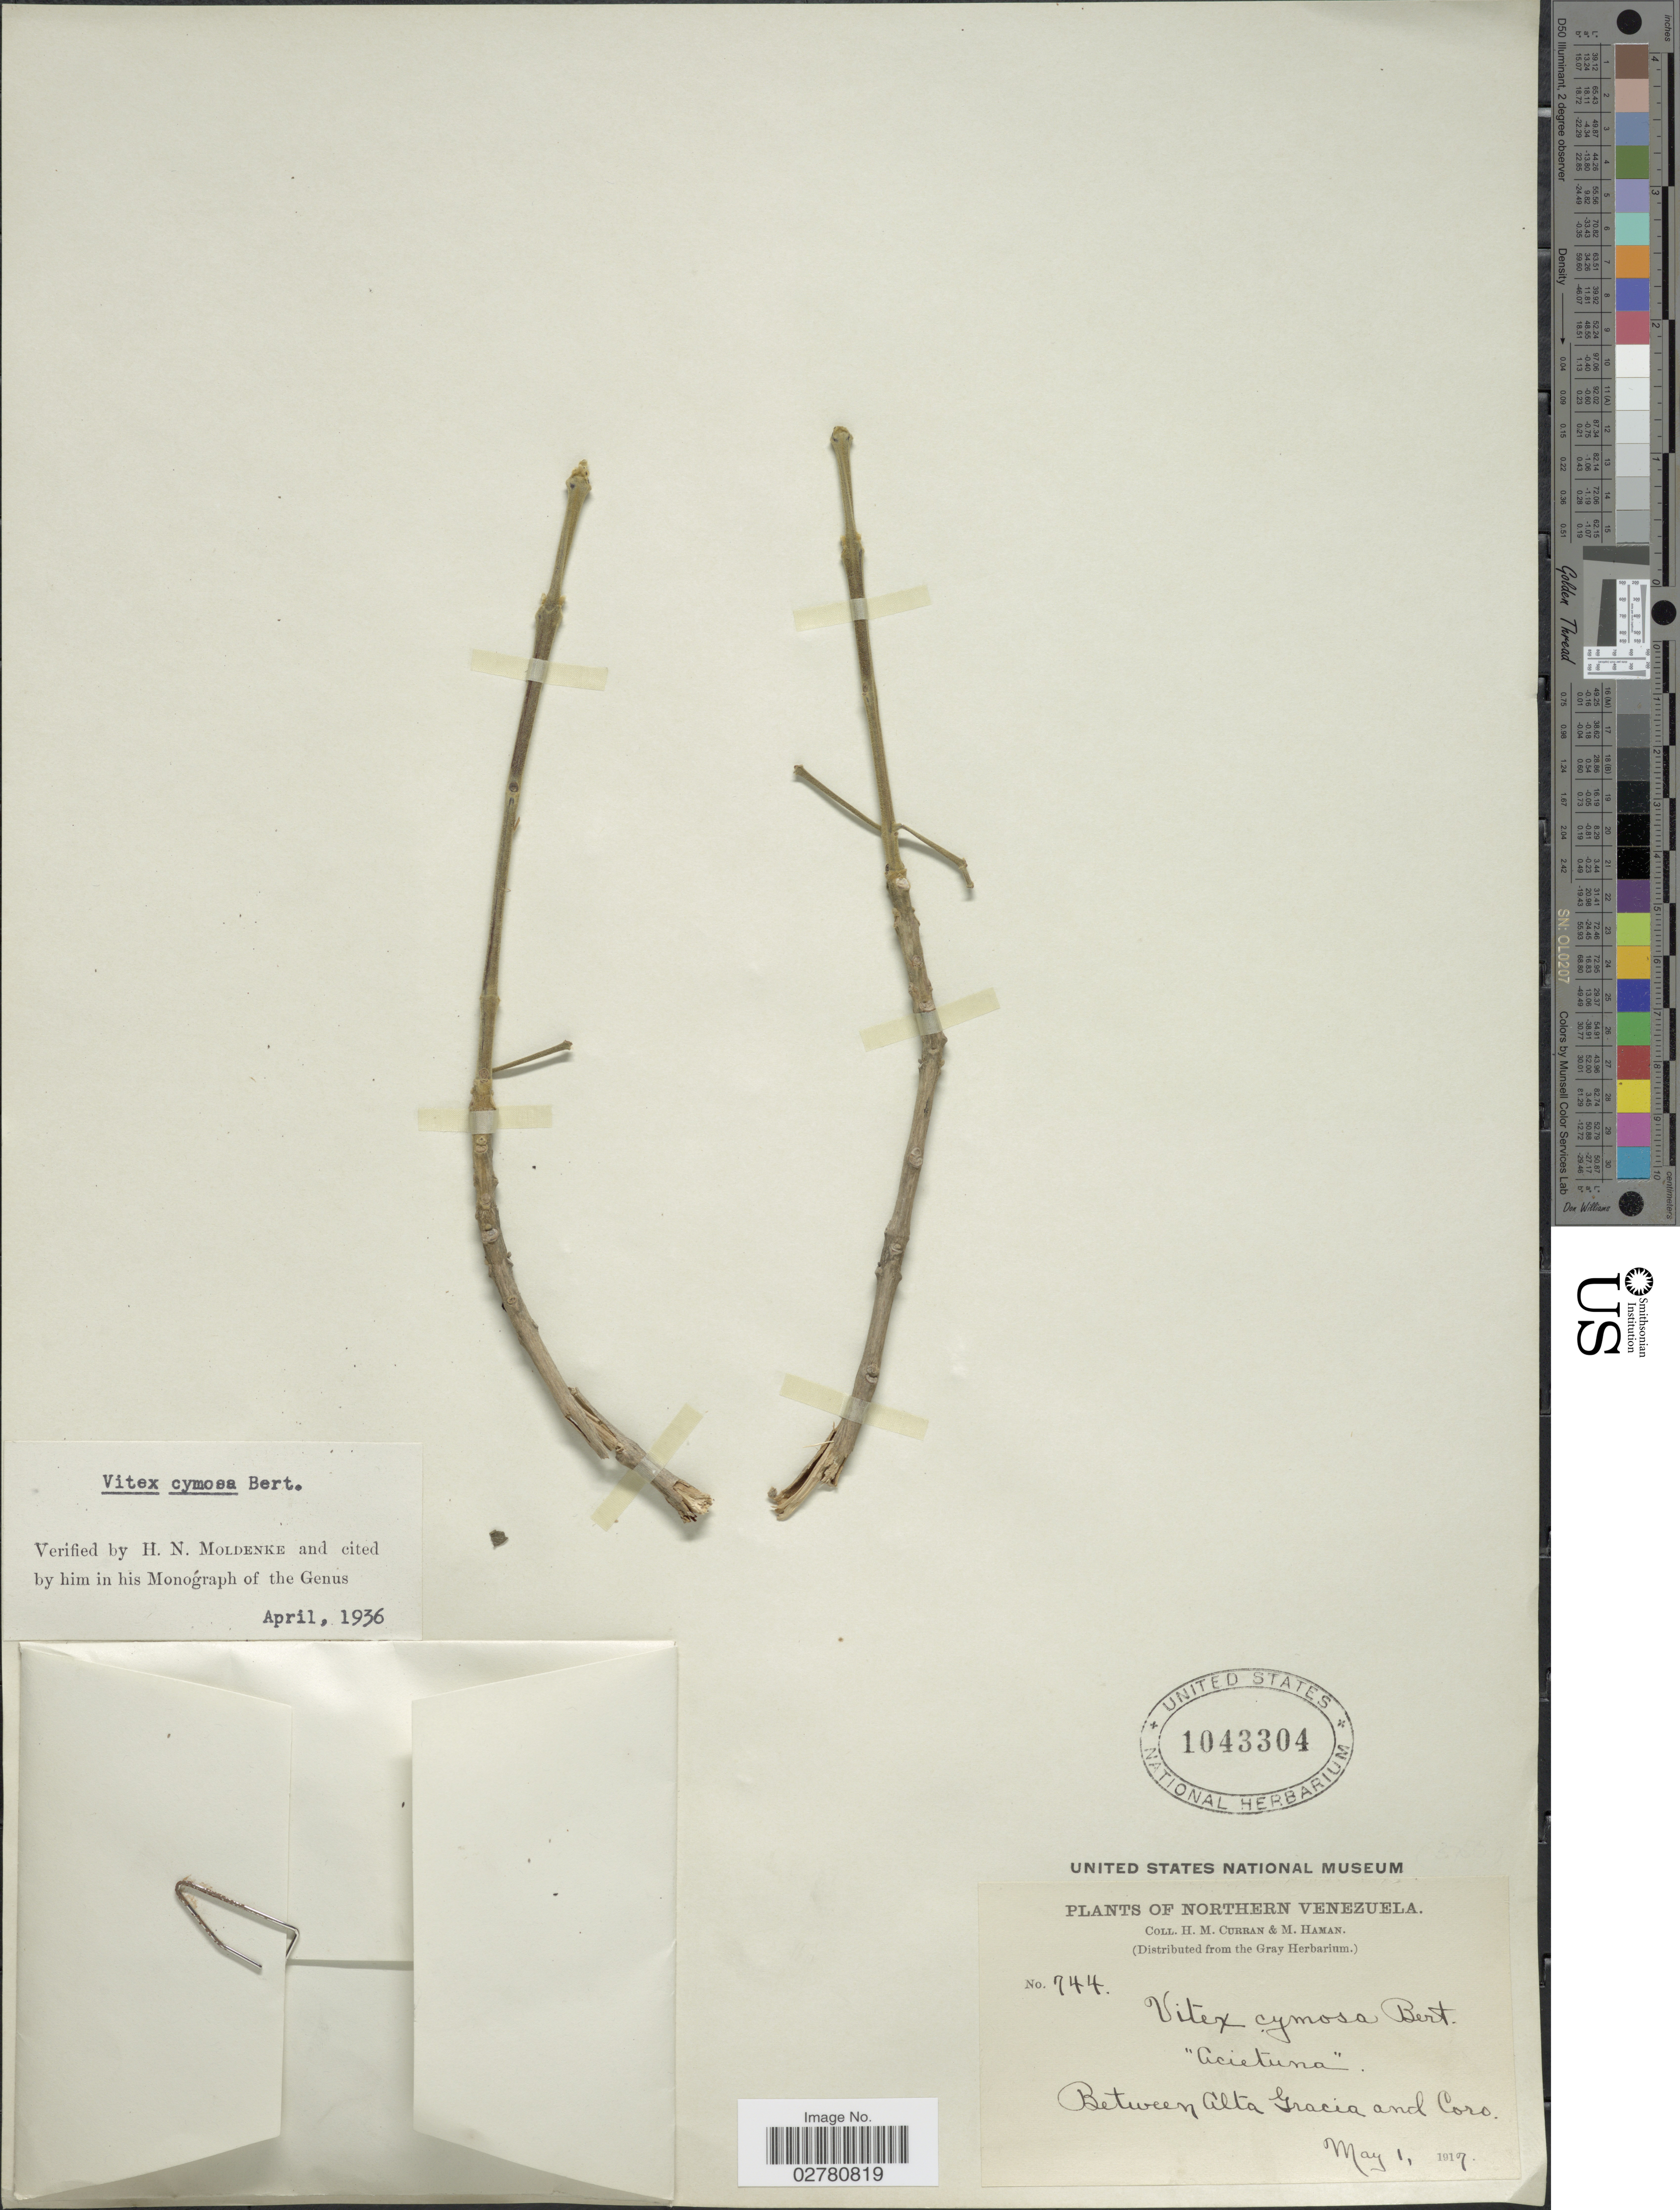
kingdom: Plantae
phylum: Tracheophyta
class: Magnoliopsida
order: Lamiales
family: Lamiaceae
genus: Vitex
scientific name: Vitex cymosa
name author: Bertero ex Spreng.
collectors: H. M. Curran & M. Haman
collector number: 744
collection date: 1917-05-01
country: Venezuela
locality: Northern Venezuela. Between Alta Gracia and Coro.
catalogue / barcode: US 1043304